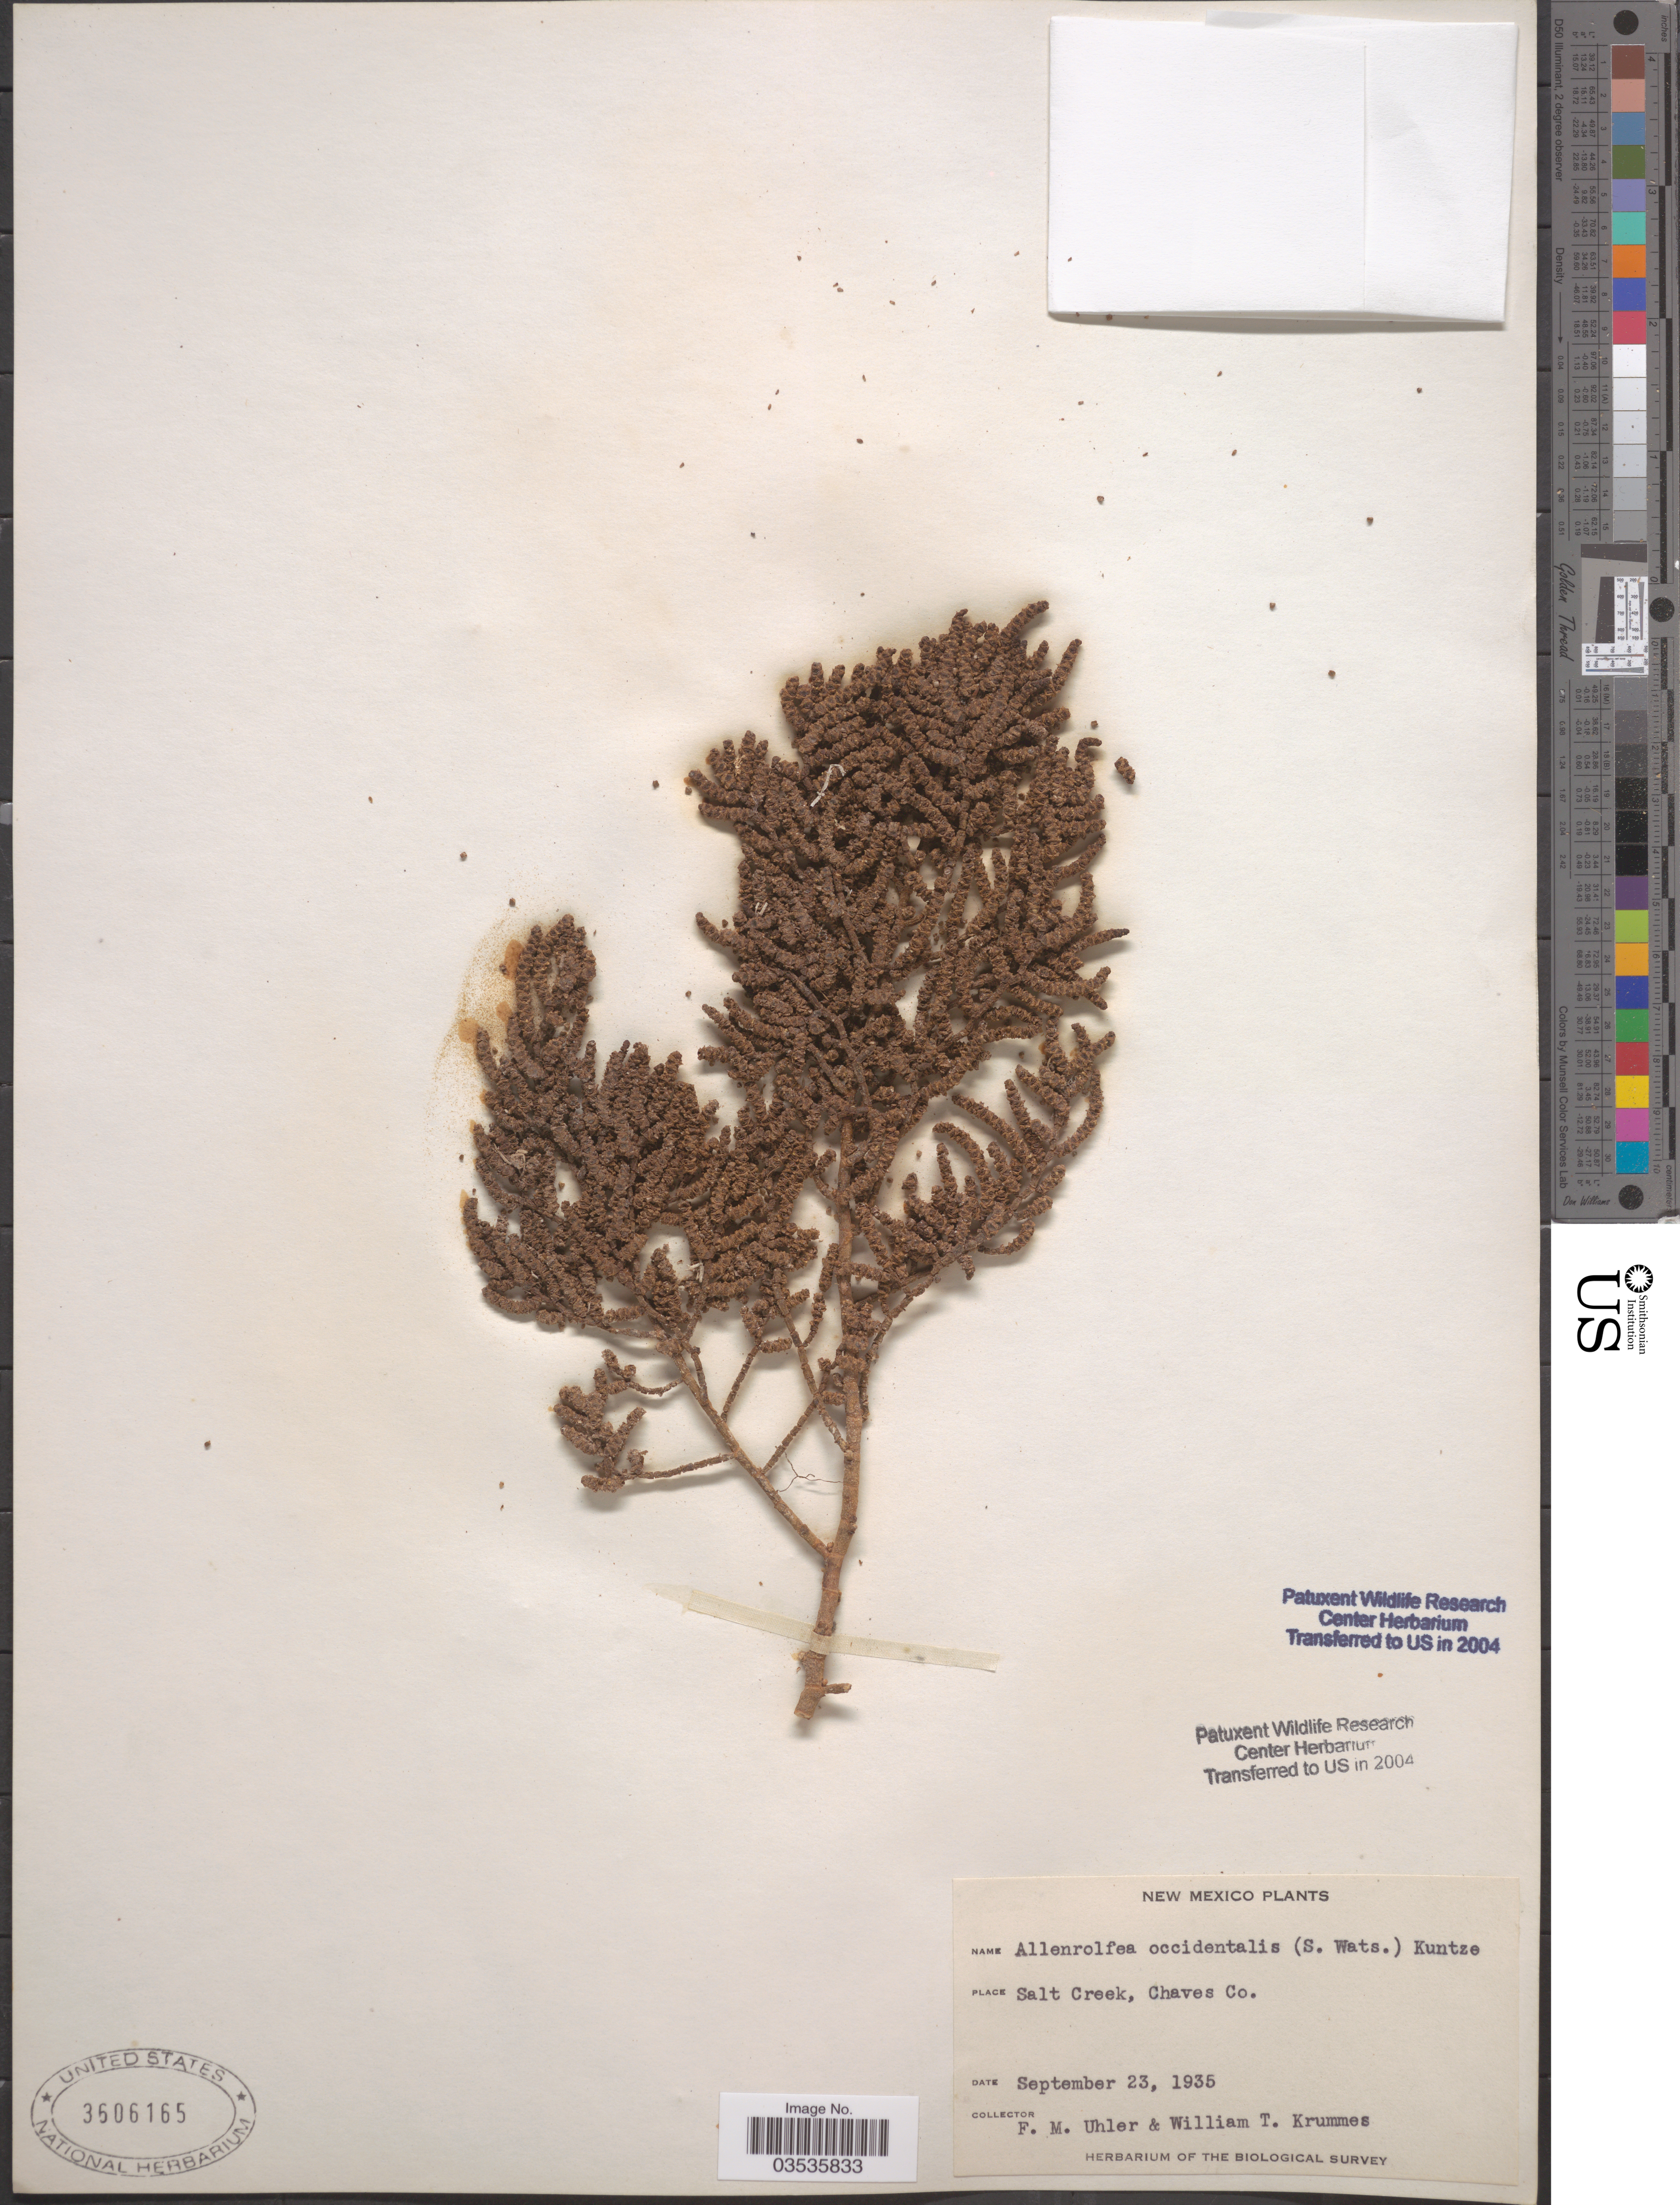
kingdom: Plantae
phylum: Tracheophyta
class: Magnoliopsida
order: Caryophyllales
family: Amaranthaceae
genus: Allenrolfea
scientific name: Allenrolfea occidentalis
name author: (S. Watson) Kuntze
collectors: F. M. Uhler & W. Krummes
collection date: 1935-09-23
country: United States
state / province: New Mexico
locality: Salt Creek, Chaves Co.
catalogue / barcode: US 3606165